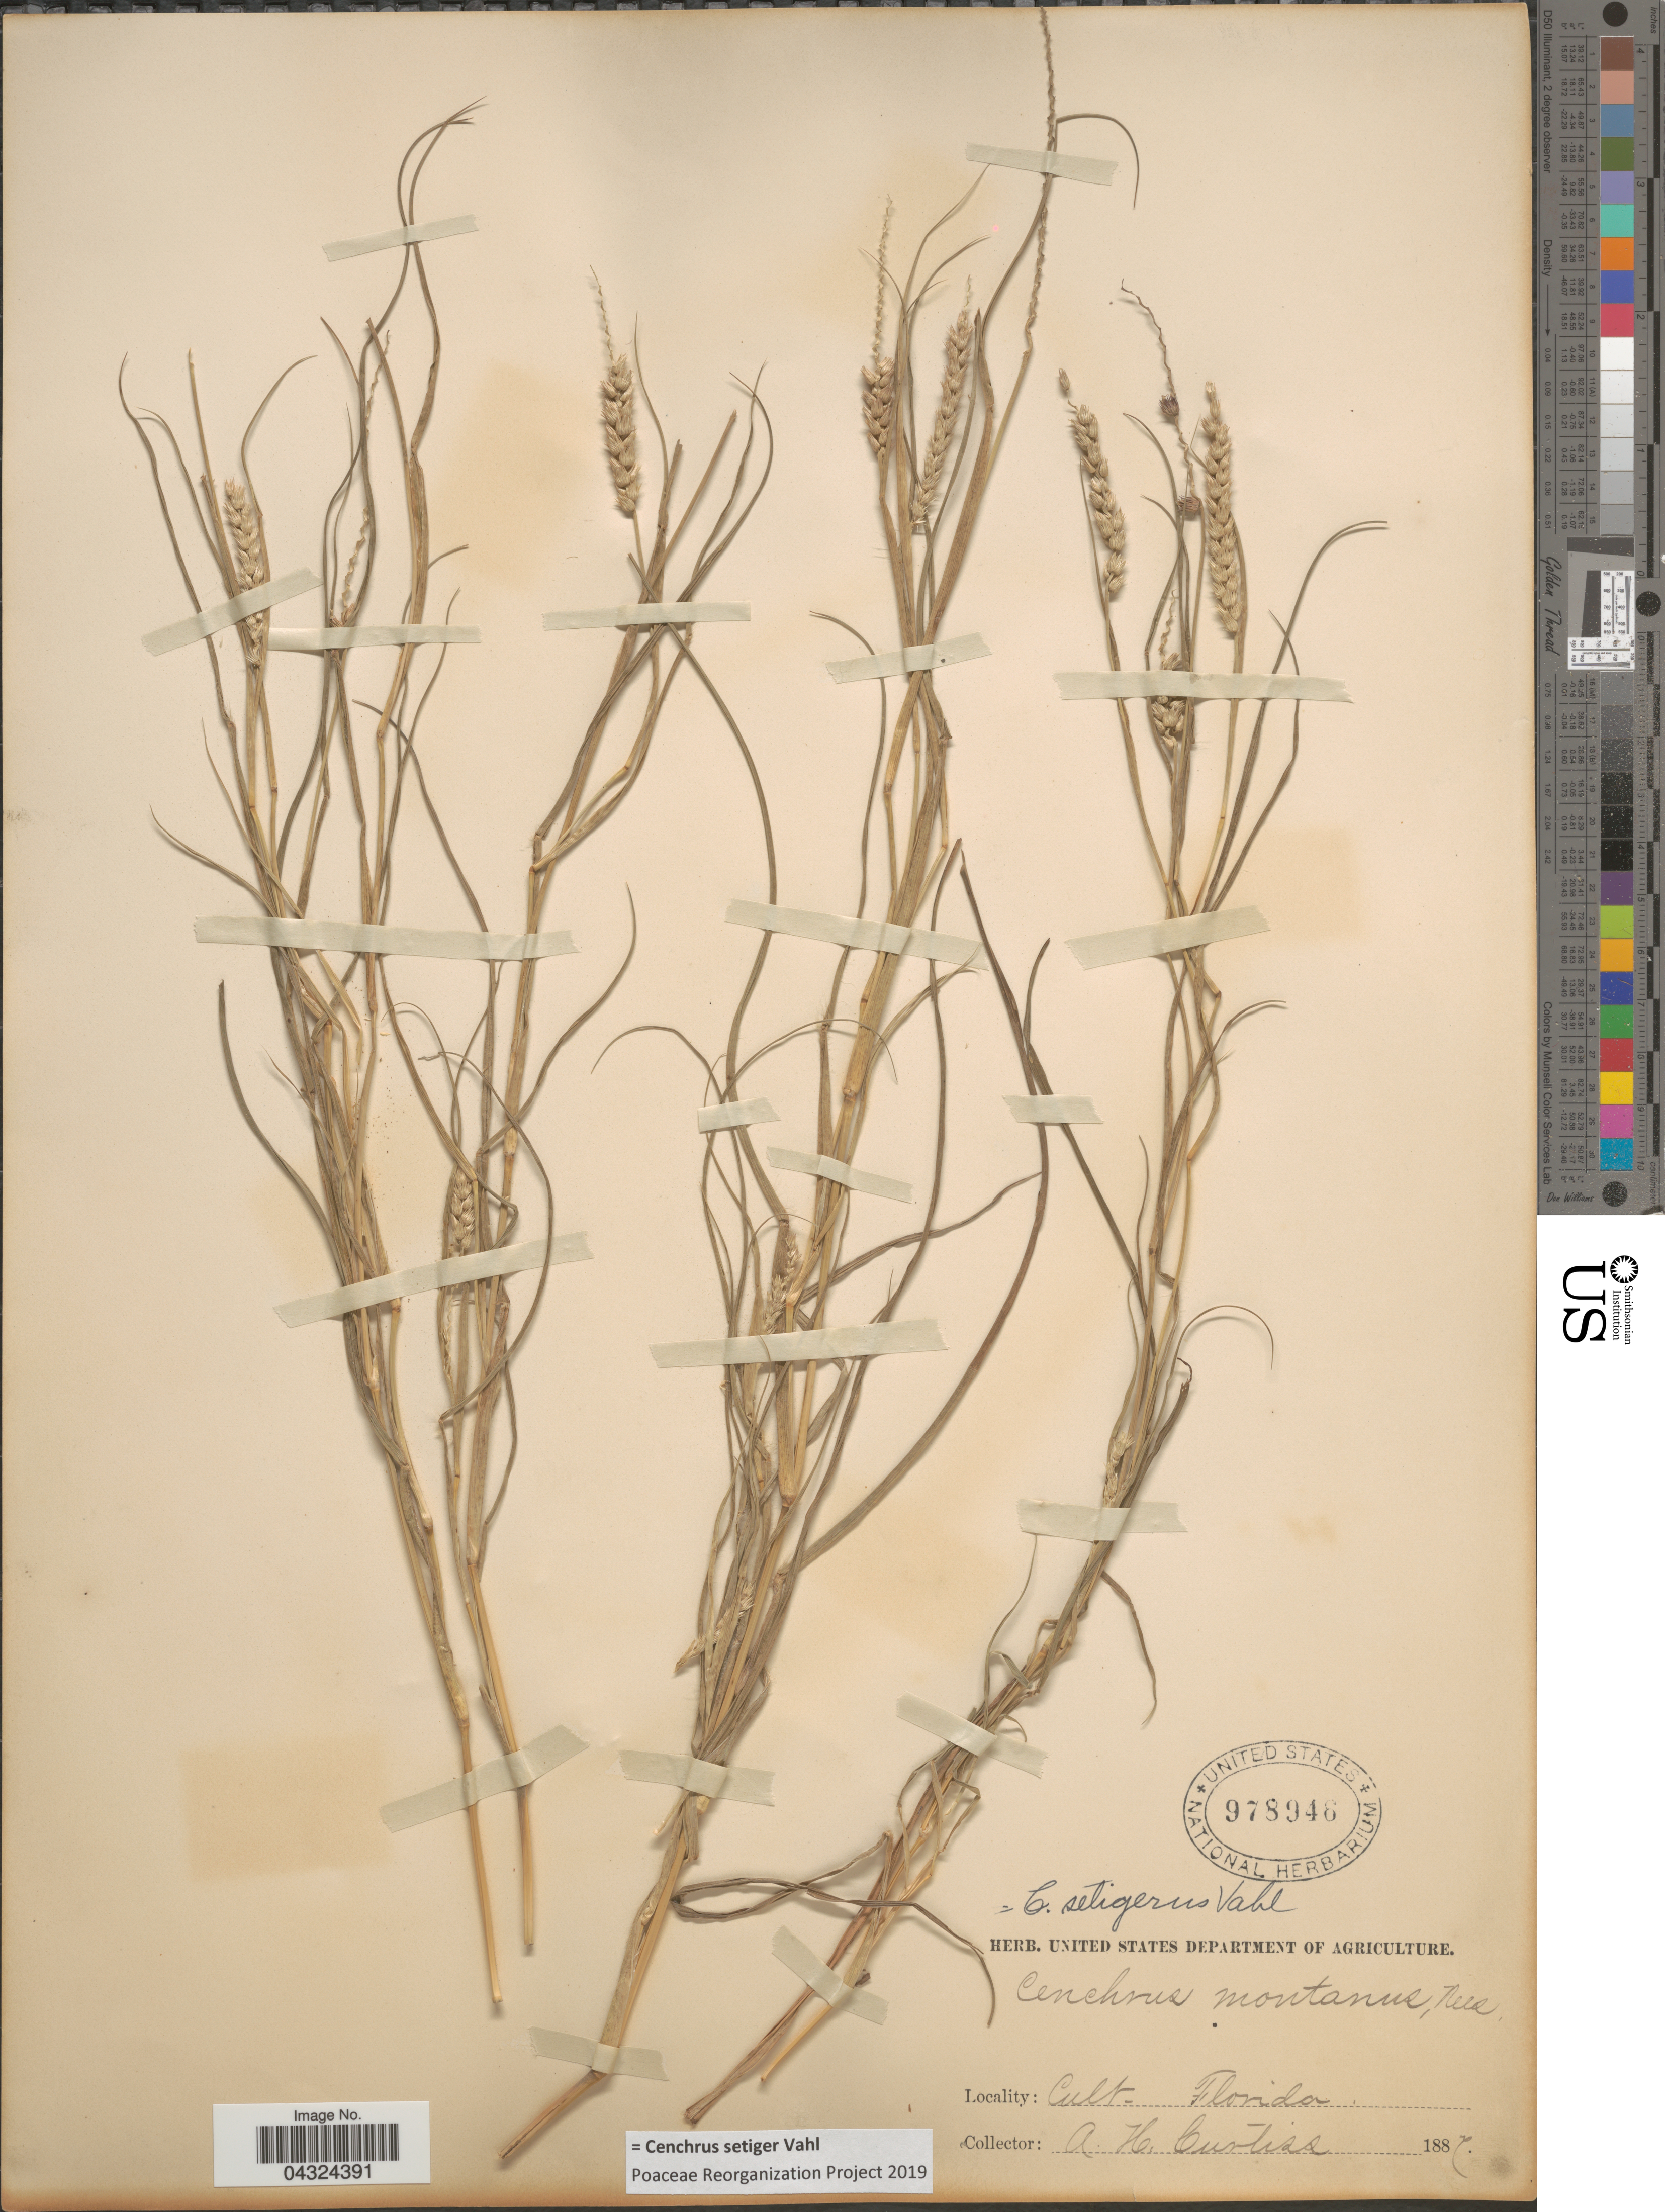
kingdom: Plantae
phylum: Tracheophyta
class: Liliopsida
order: Poales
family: Poaceae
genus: Cenchrus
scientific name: Cenchrus setiger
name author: Vahl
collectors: A. H. Curtiss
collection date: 1887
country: United States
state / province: Florida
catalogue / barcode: US 978946